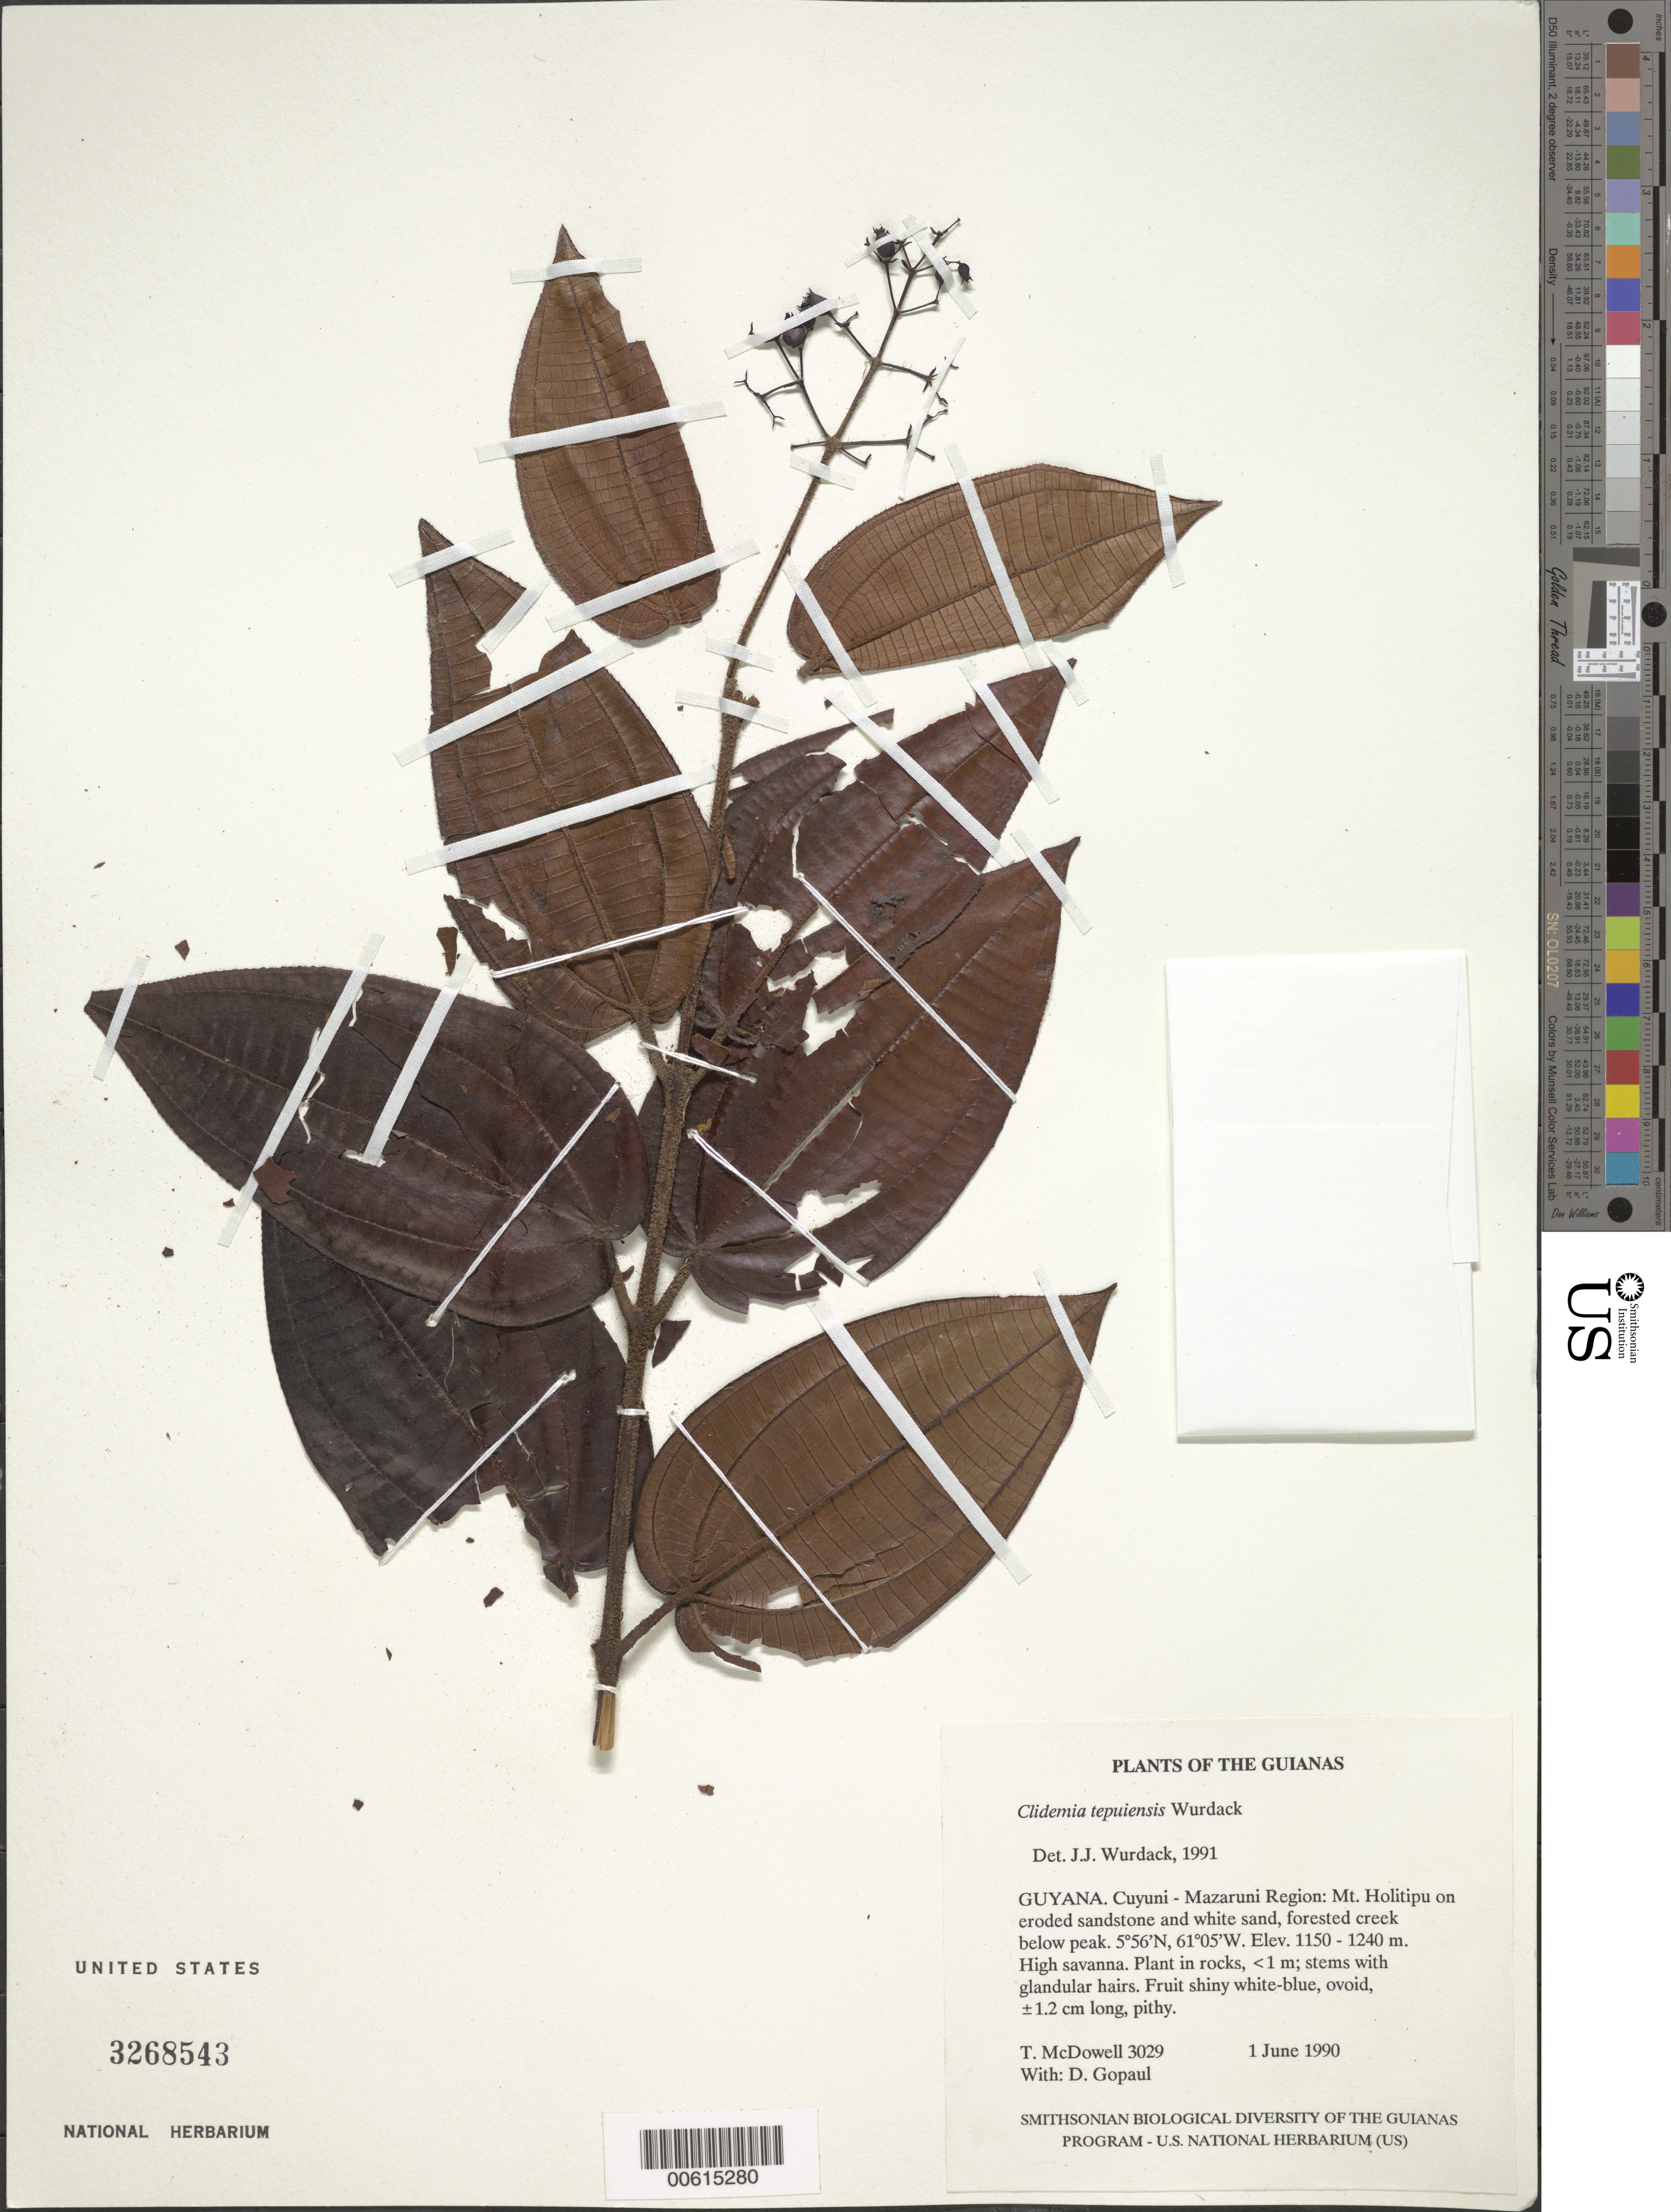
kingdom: Plantae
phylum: Tracheophyta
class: Magnoliopsida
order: Myrtales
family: Melastomataceae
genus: Clidemia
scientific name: Clidemia tepuiensis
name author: Wurdack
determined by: Wurdack, John J., (US), US (UNITED STATES)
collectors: T. McDowell, D. Hughs & D. Gopaul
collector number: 3029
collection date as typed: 1 June 1990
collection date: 1990-06-01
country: Guyana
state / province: Cuyuni-Mazaruni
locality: Mt. Holitipu camp, below peak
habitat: Forested creek, high savanna. Eroded sandstone and white sand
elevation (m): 1150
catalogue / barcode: US 3268543